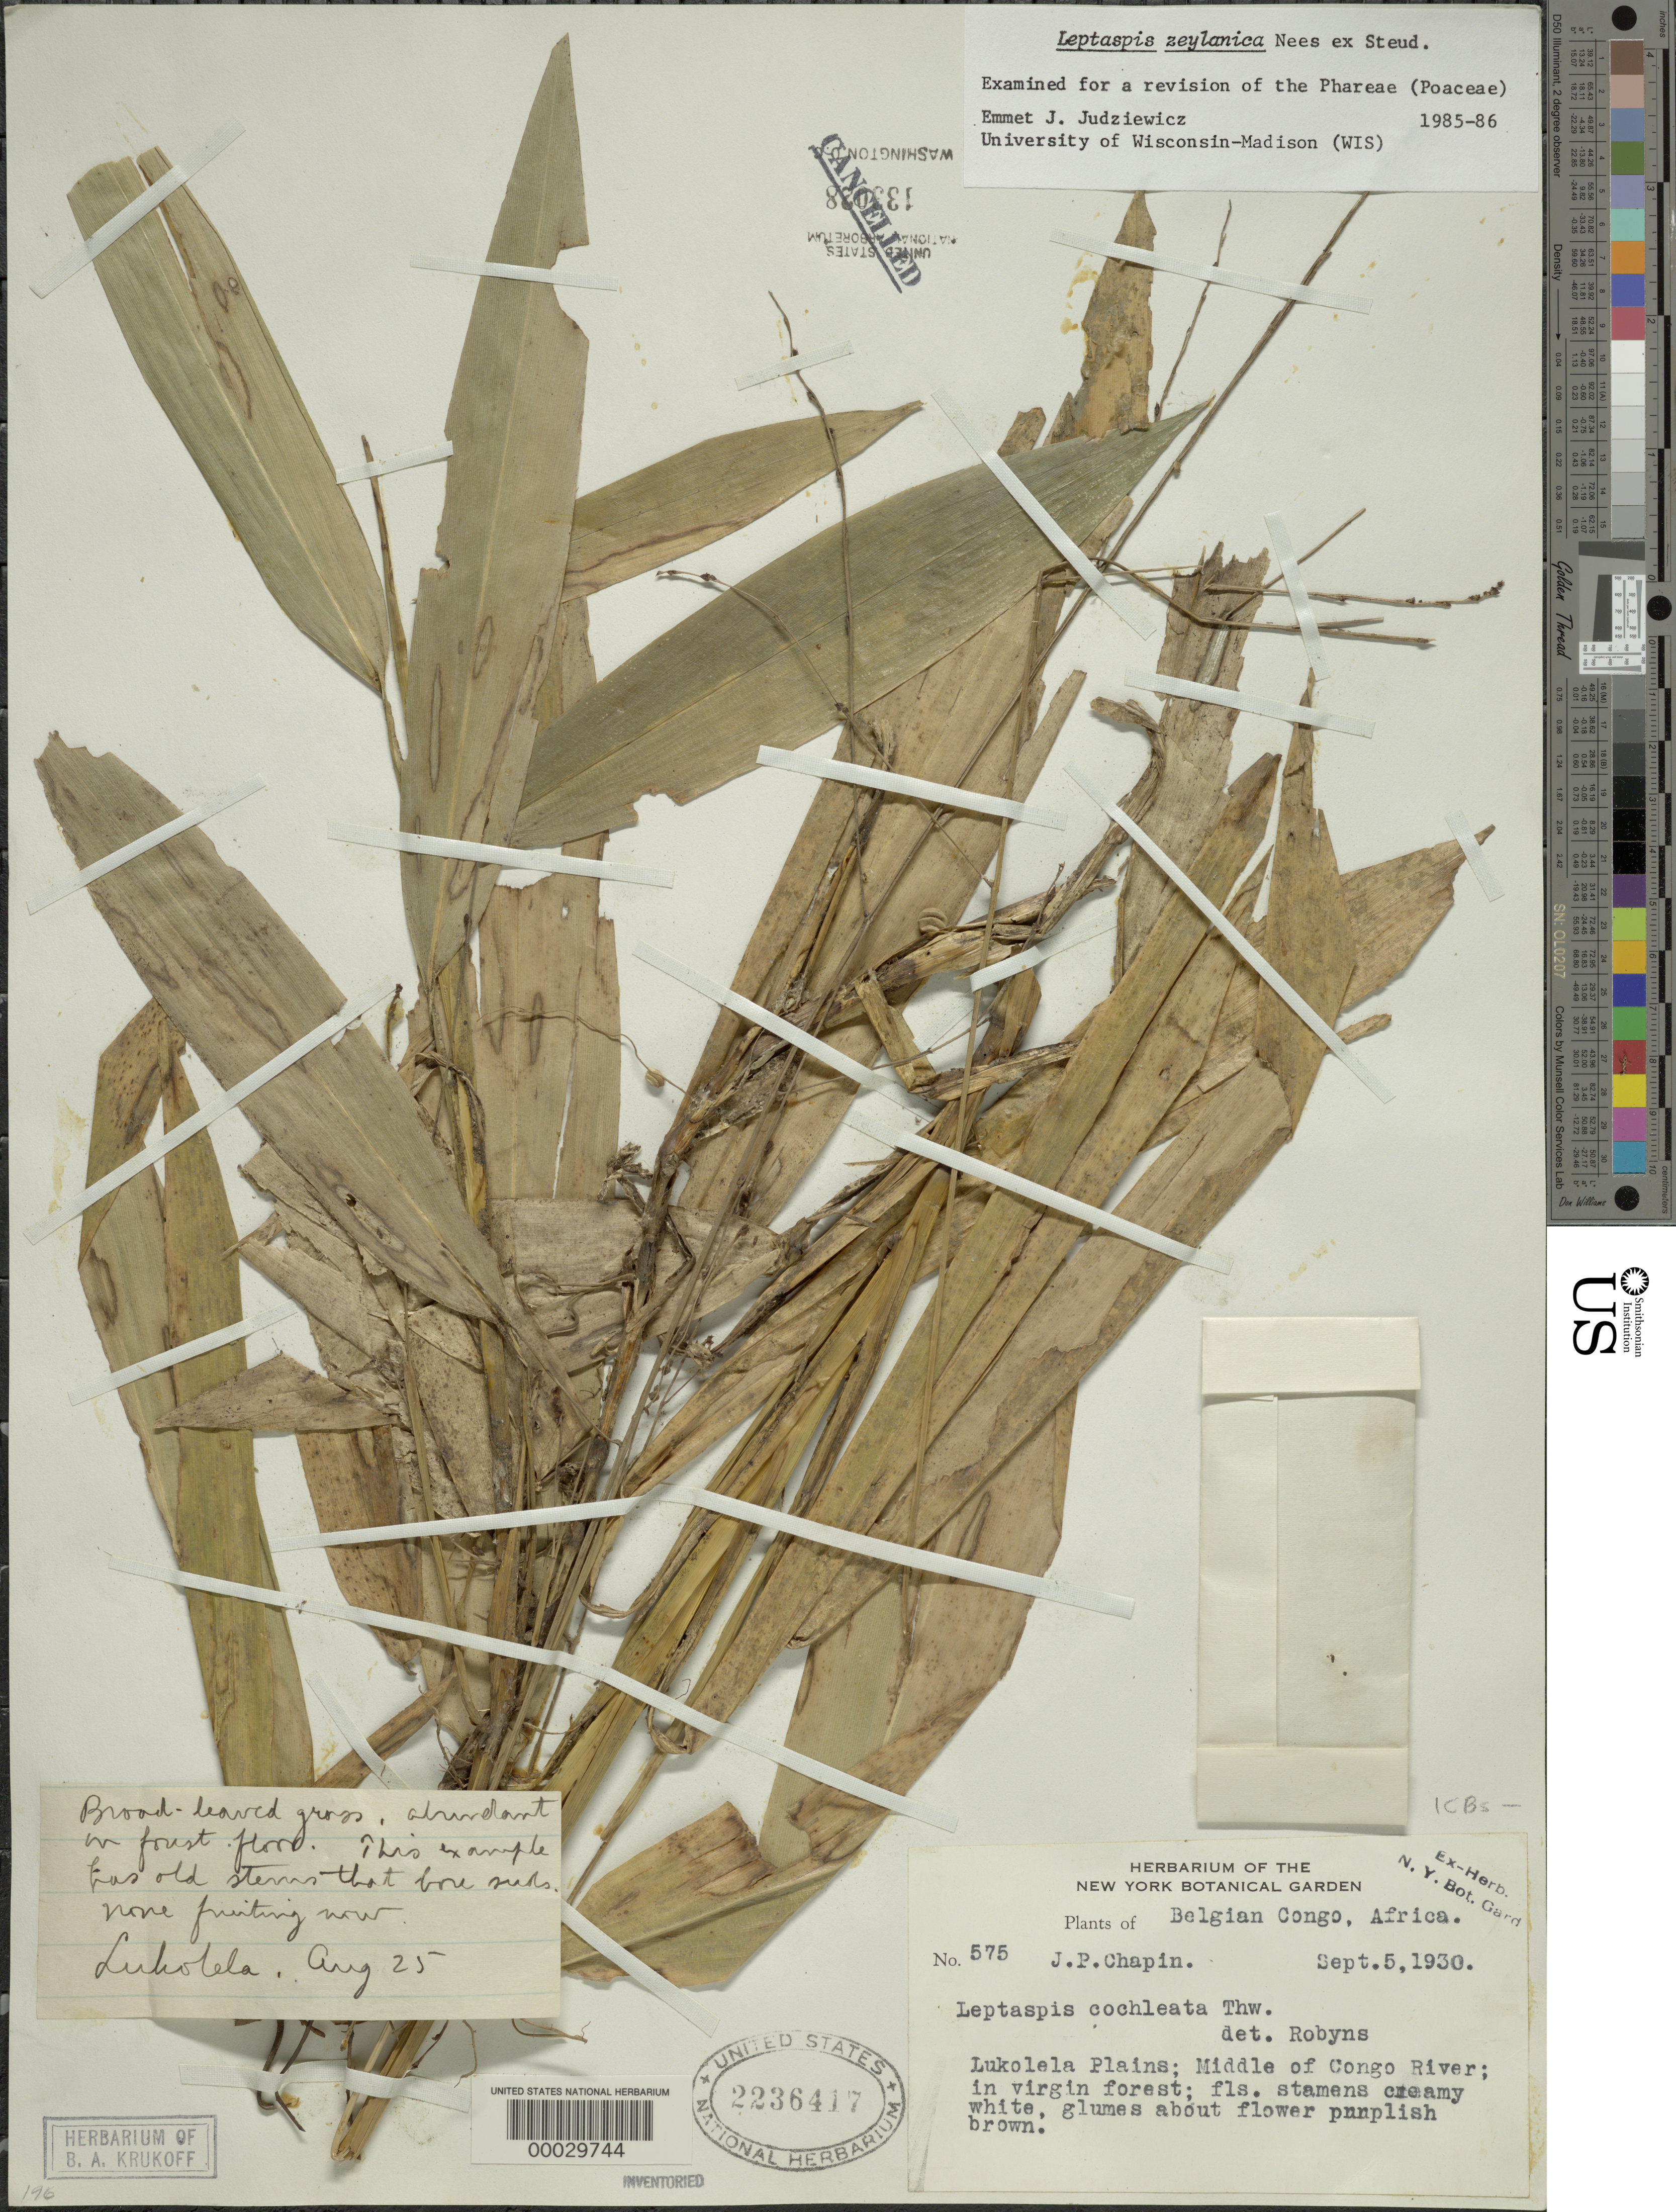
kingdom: Plantae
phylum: Tracheophyta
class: Liliopsida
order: Poales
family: Poaceae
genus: Leptaspis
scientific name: Leptaspis zeylanica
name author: Nees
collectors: J. Chapin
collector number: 575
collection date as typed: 05 Sep 1930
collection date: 1930-09-05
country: Congo, Democratic Republic of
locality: Lukolela plains; congo river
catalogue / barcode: US 2236417